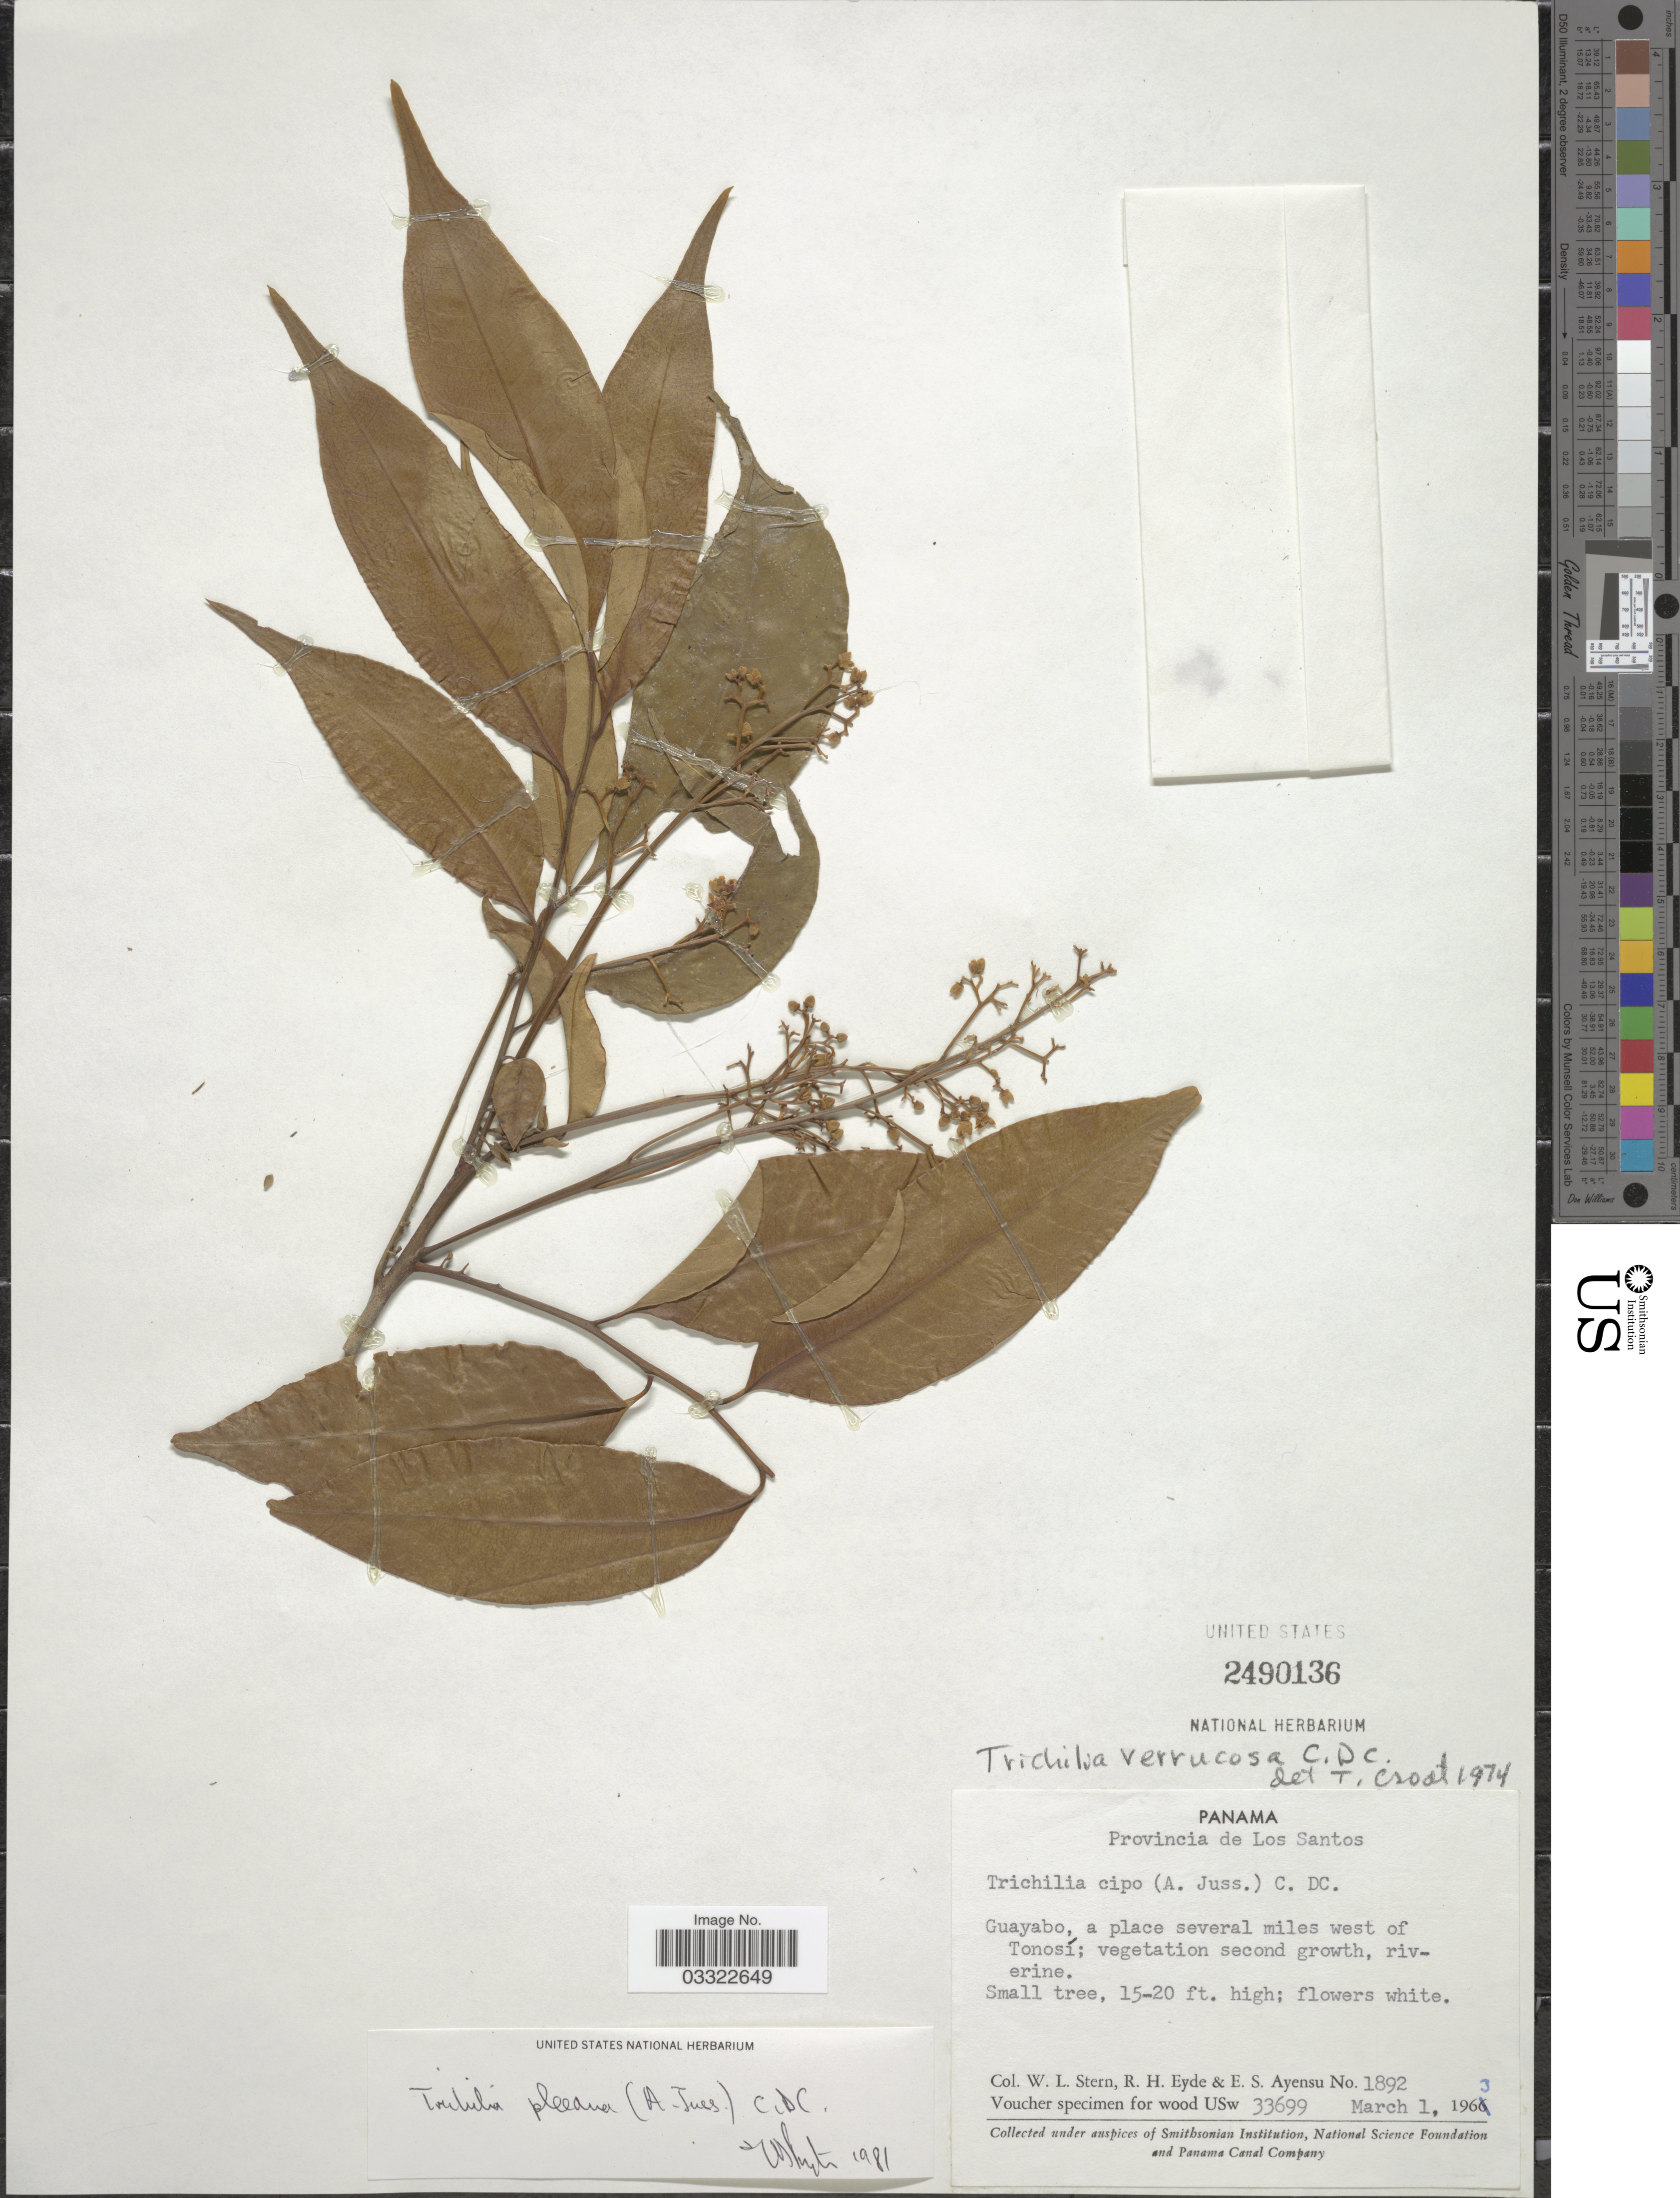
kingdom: Plantae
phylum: Tracheophyta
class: Magnoliopsida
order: Sapindales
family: Meliaceae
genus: Trichilia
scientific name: Trichilia pleeana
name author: (A. Juss.) C. DC.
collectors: W. L. Stern, R. H. Eyde & E. S. Ayensu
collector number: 1892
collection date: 1963-03-01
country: Panama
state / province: Los Santos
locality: Guayabo, a place several miles west of Tonosí.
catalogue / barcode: US 2490136